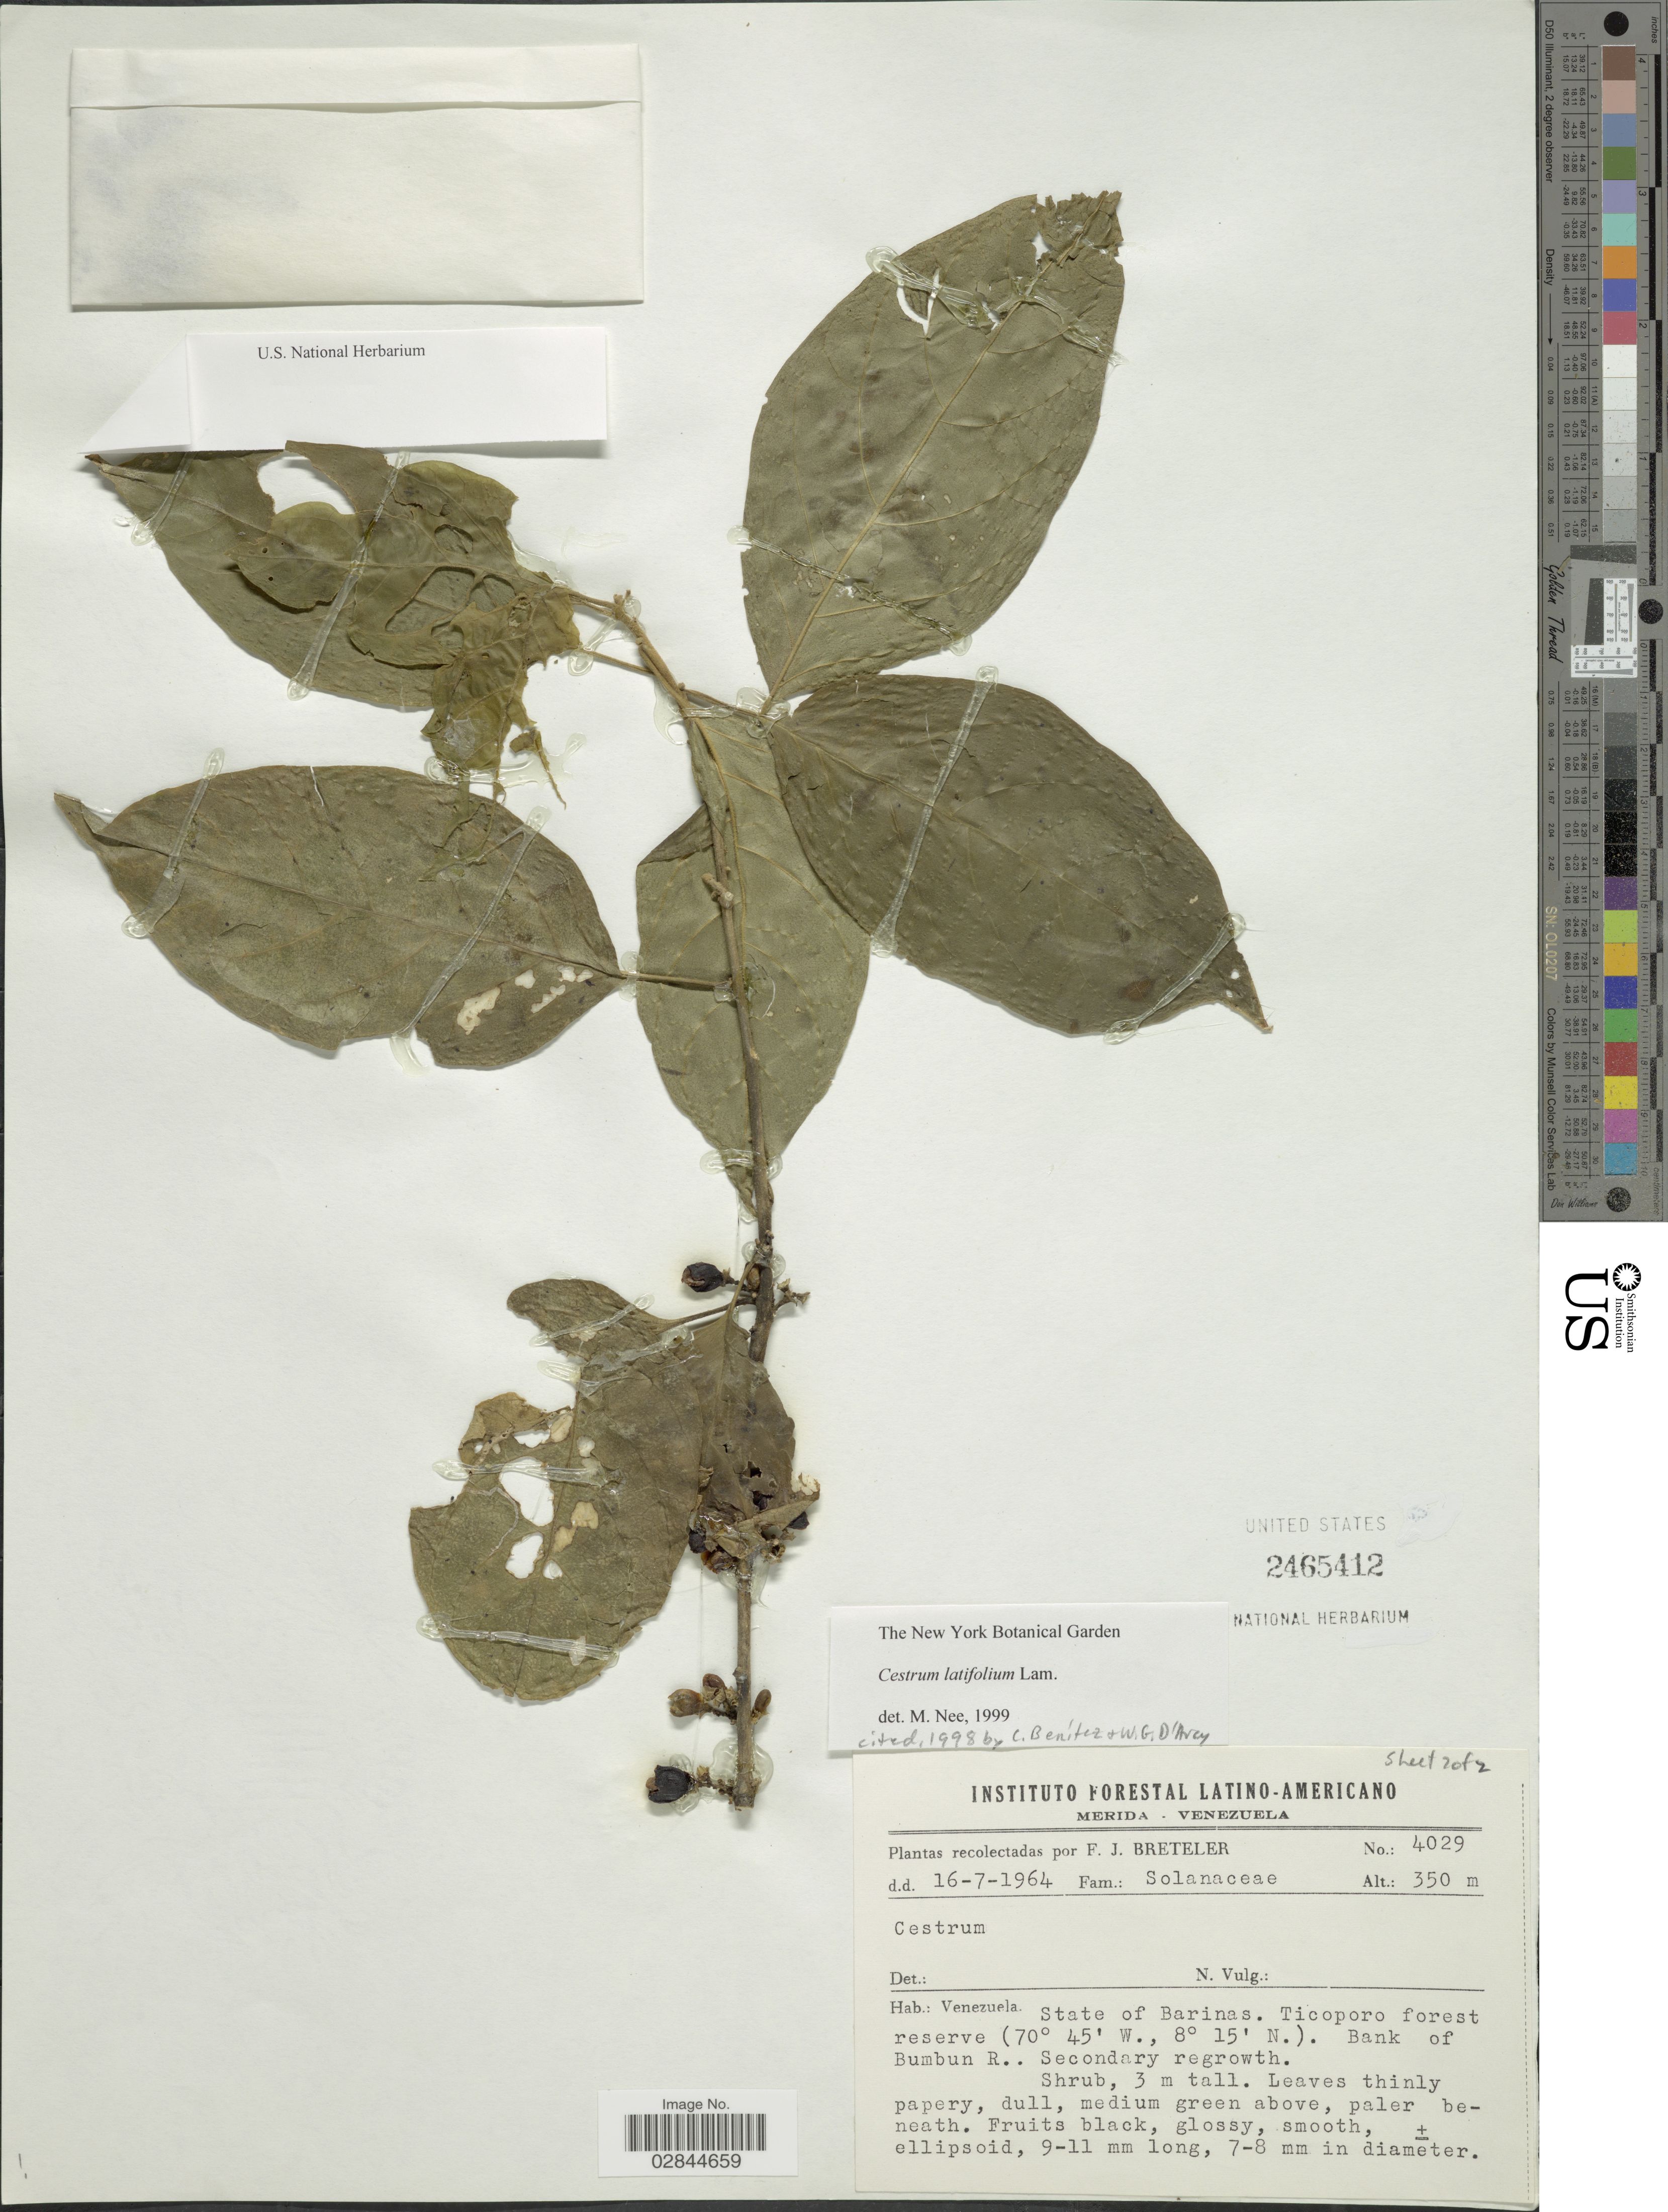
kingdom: Plantae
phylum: Tracheophyta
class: Magnoliopsida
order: Solanales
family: Solanaceae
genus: Cestrum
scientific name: Cestrum latifolium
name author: Lam.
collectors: F. J. Breteler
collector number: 4029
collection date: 1964-07-16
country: Venezuela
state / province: Barinas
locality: Ticoporo forest reserve. Bank of Bumbun R.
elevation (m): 350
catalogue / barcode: US 2465412